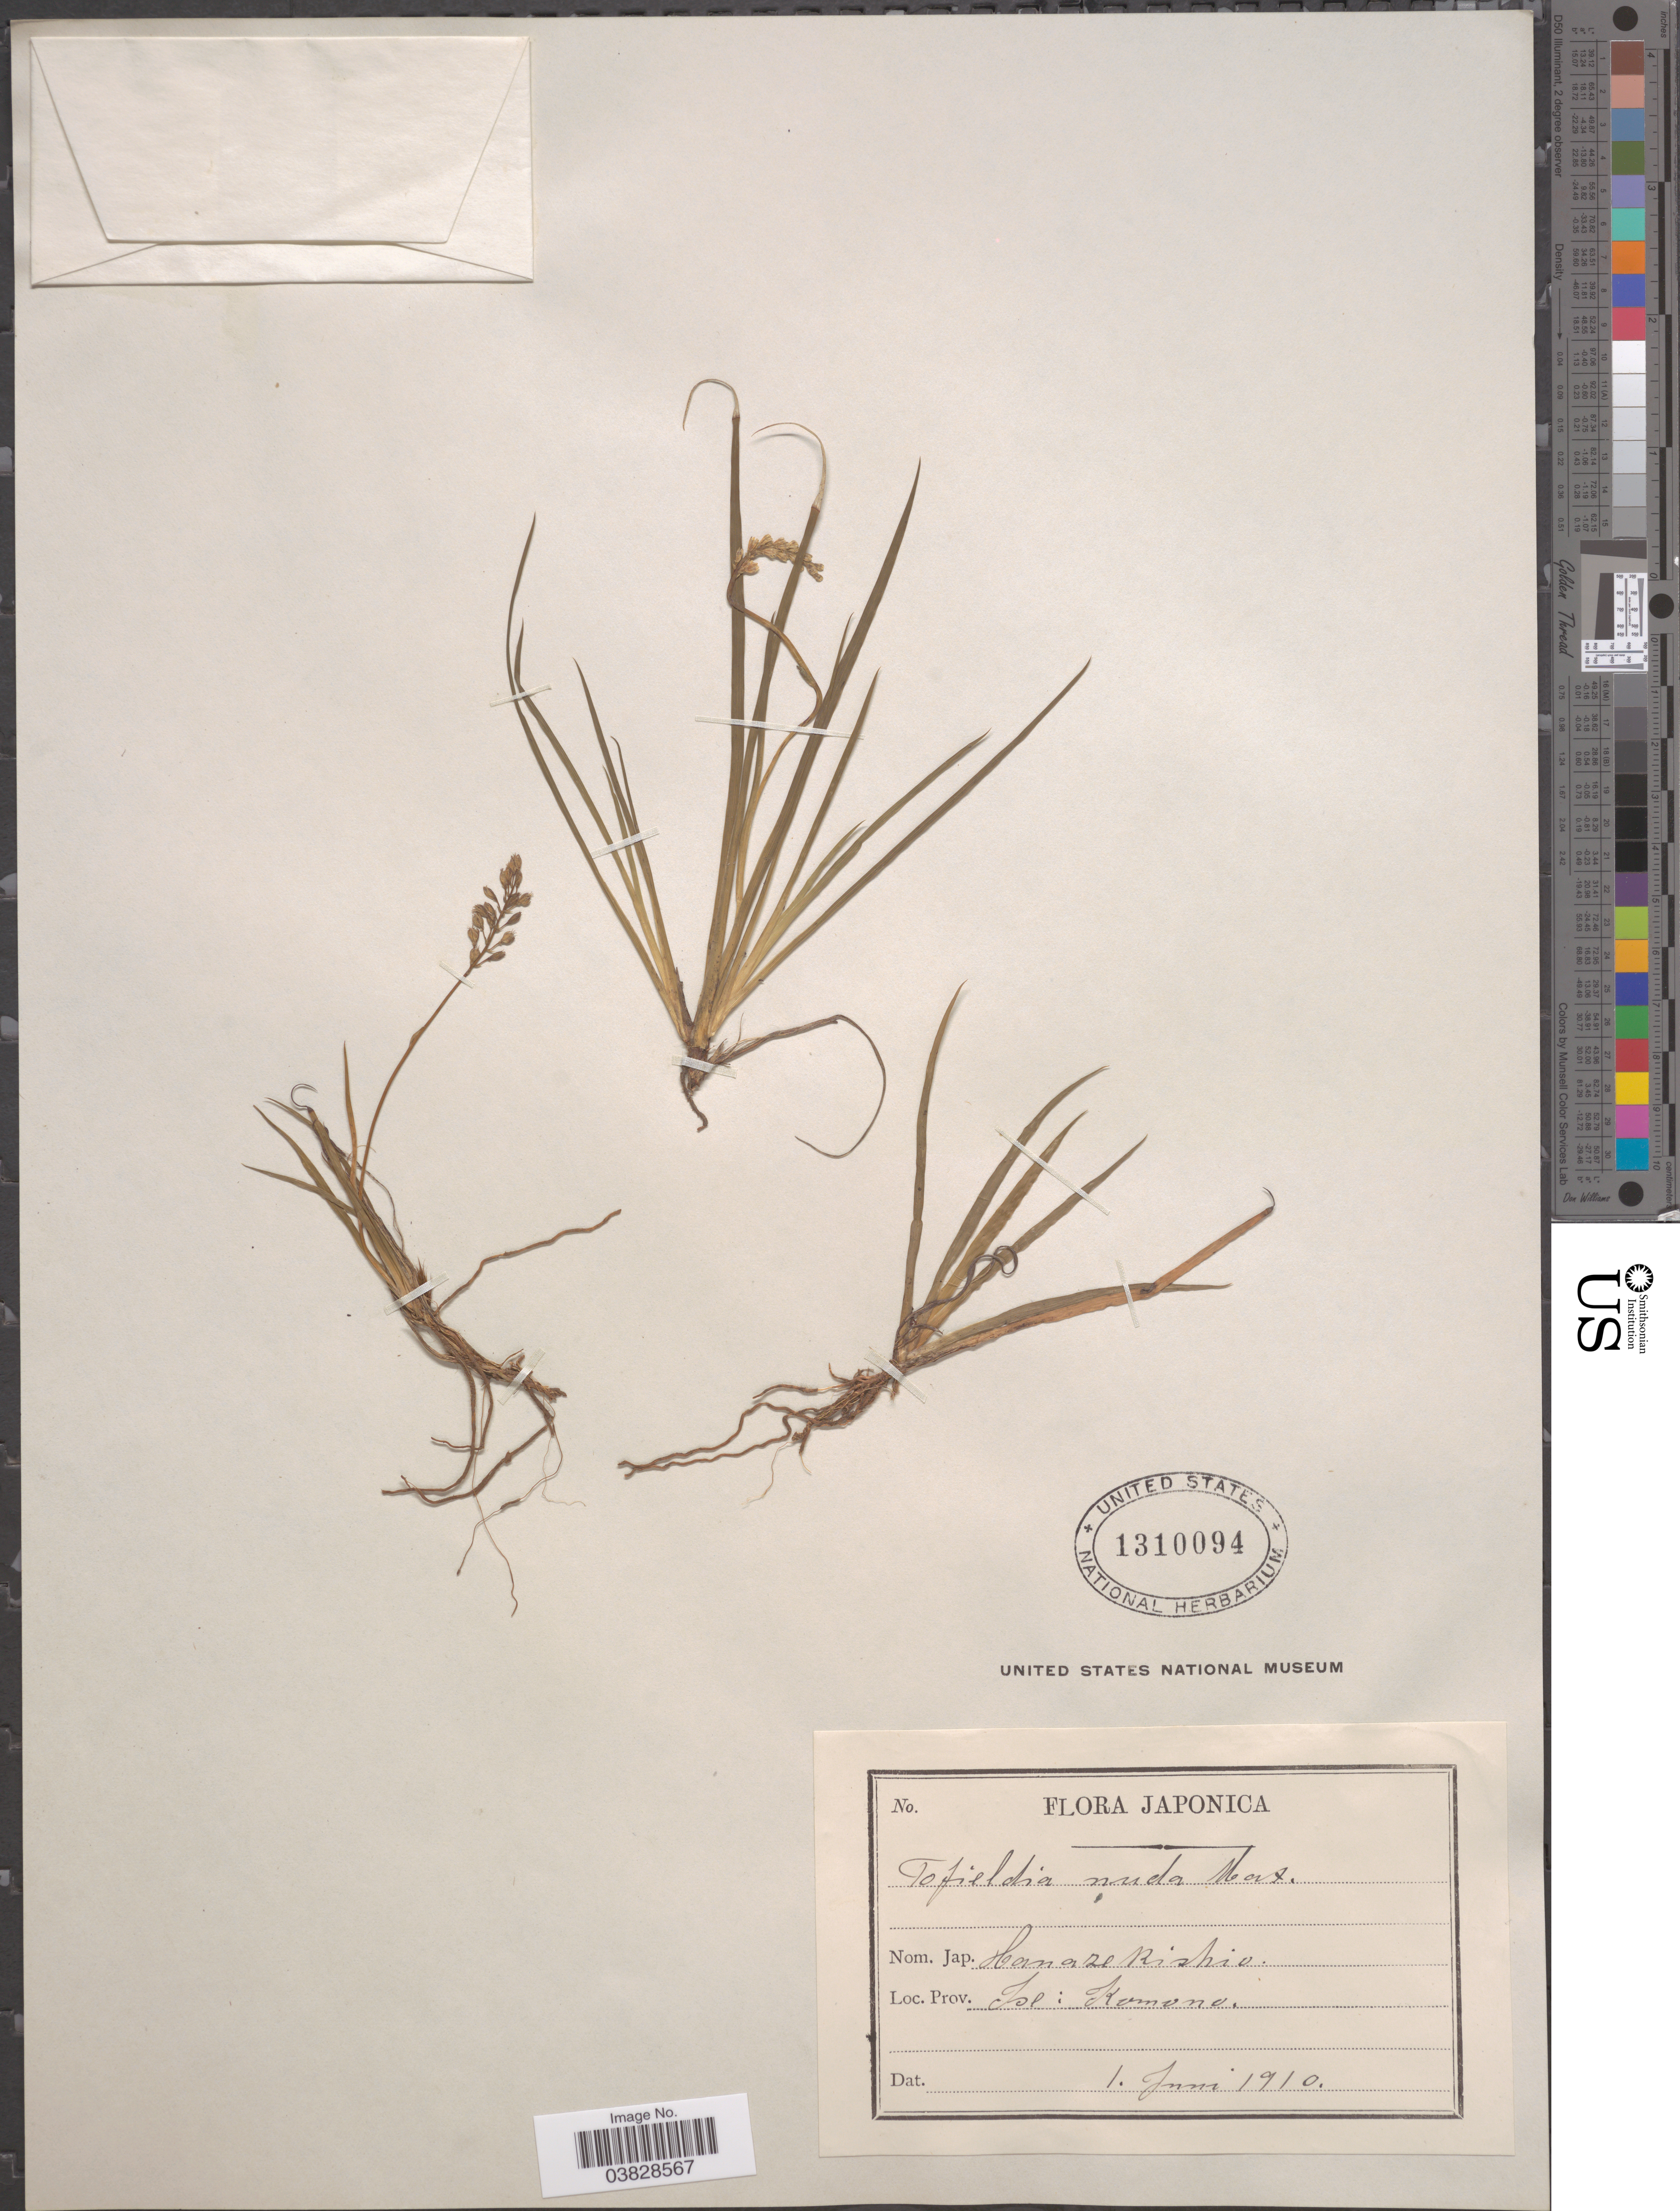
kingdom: Plantae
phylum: Tracheophyta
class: Liliopsida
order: Alismatales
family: Tofieldiaceae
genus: Tofieldia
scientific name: Tofieldia nuda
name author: Maxim.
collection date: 1910-06-01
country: Japan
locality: Prov. Isl: Komono.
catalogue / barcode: US 1310094